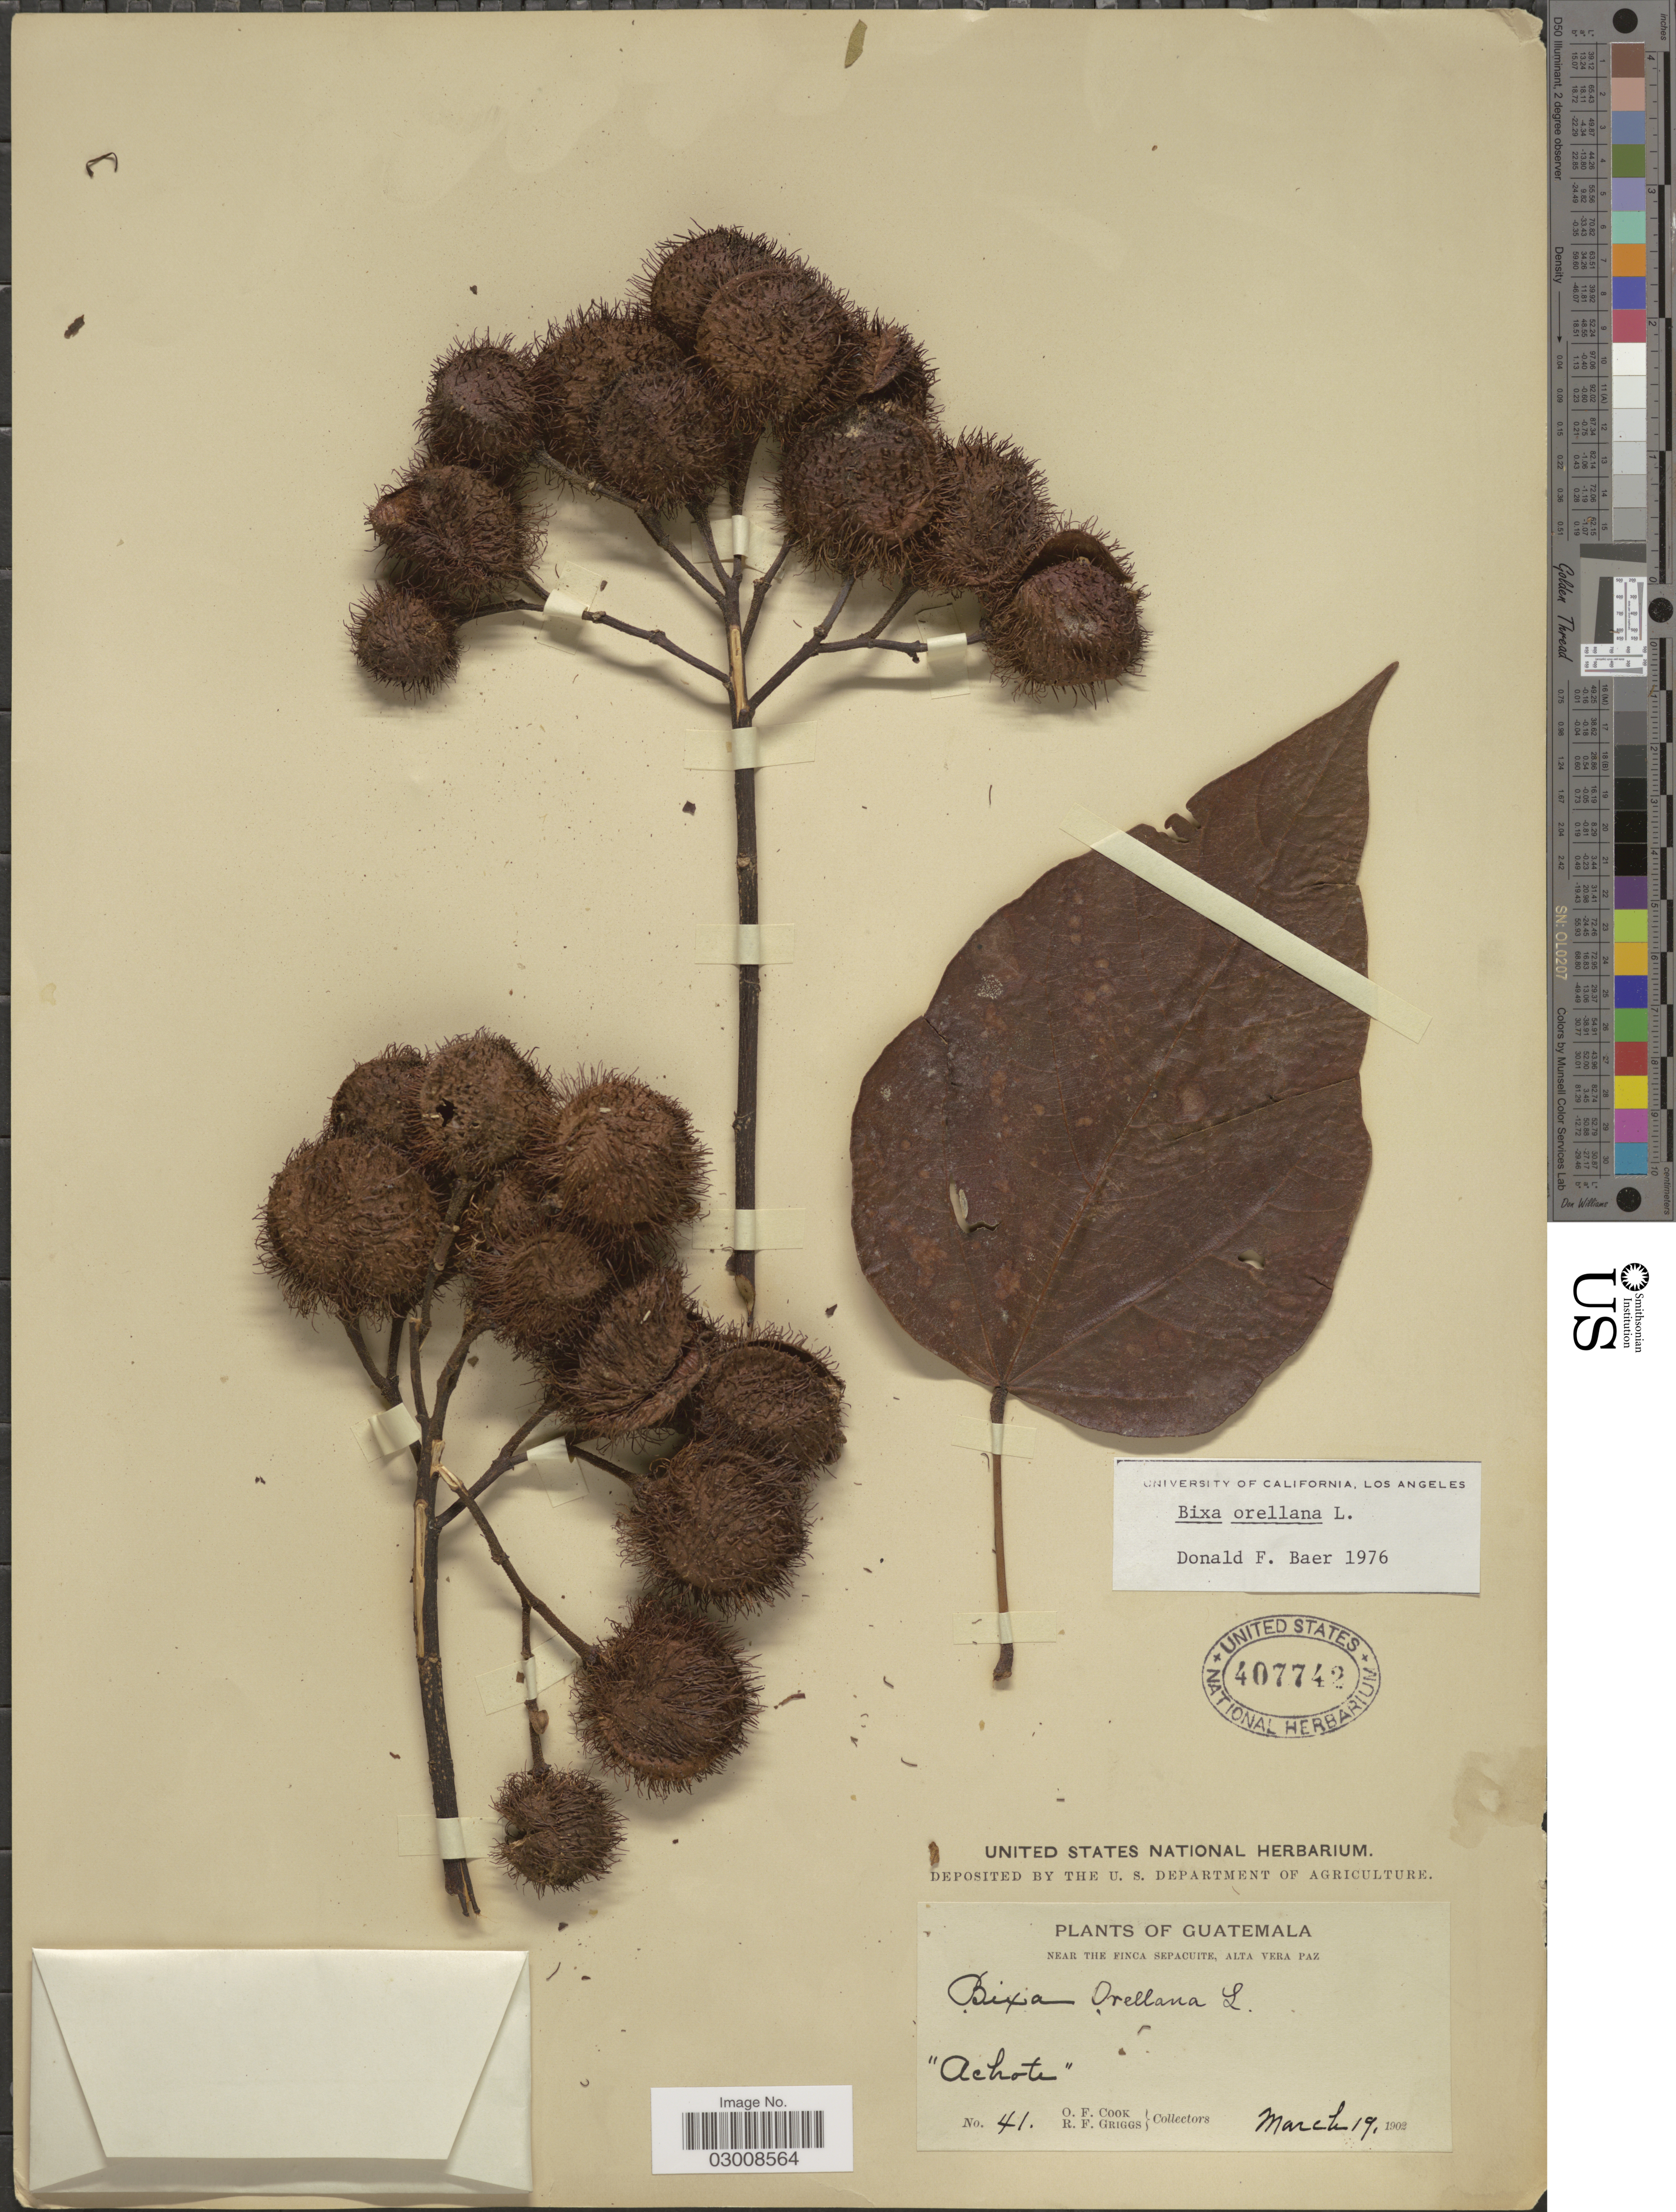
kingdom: Plantae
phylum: Tracheophyta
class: Magnoliopsida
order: Malvales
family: Bixaceae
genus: Bixa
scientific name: Bixa orellana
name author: L.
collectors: O. F. Cook & R. F. Griggs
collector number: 41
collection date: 1902-03-19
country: Guatemala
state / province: Alta Verapaz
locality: Near the Finca Sepacuite.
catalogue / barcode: US 407742